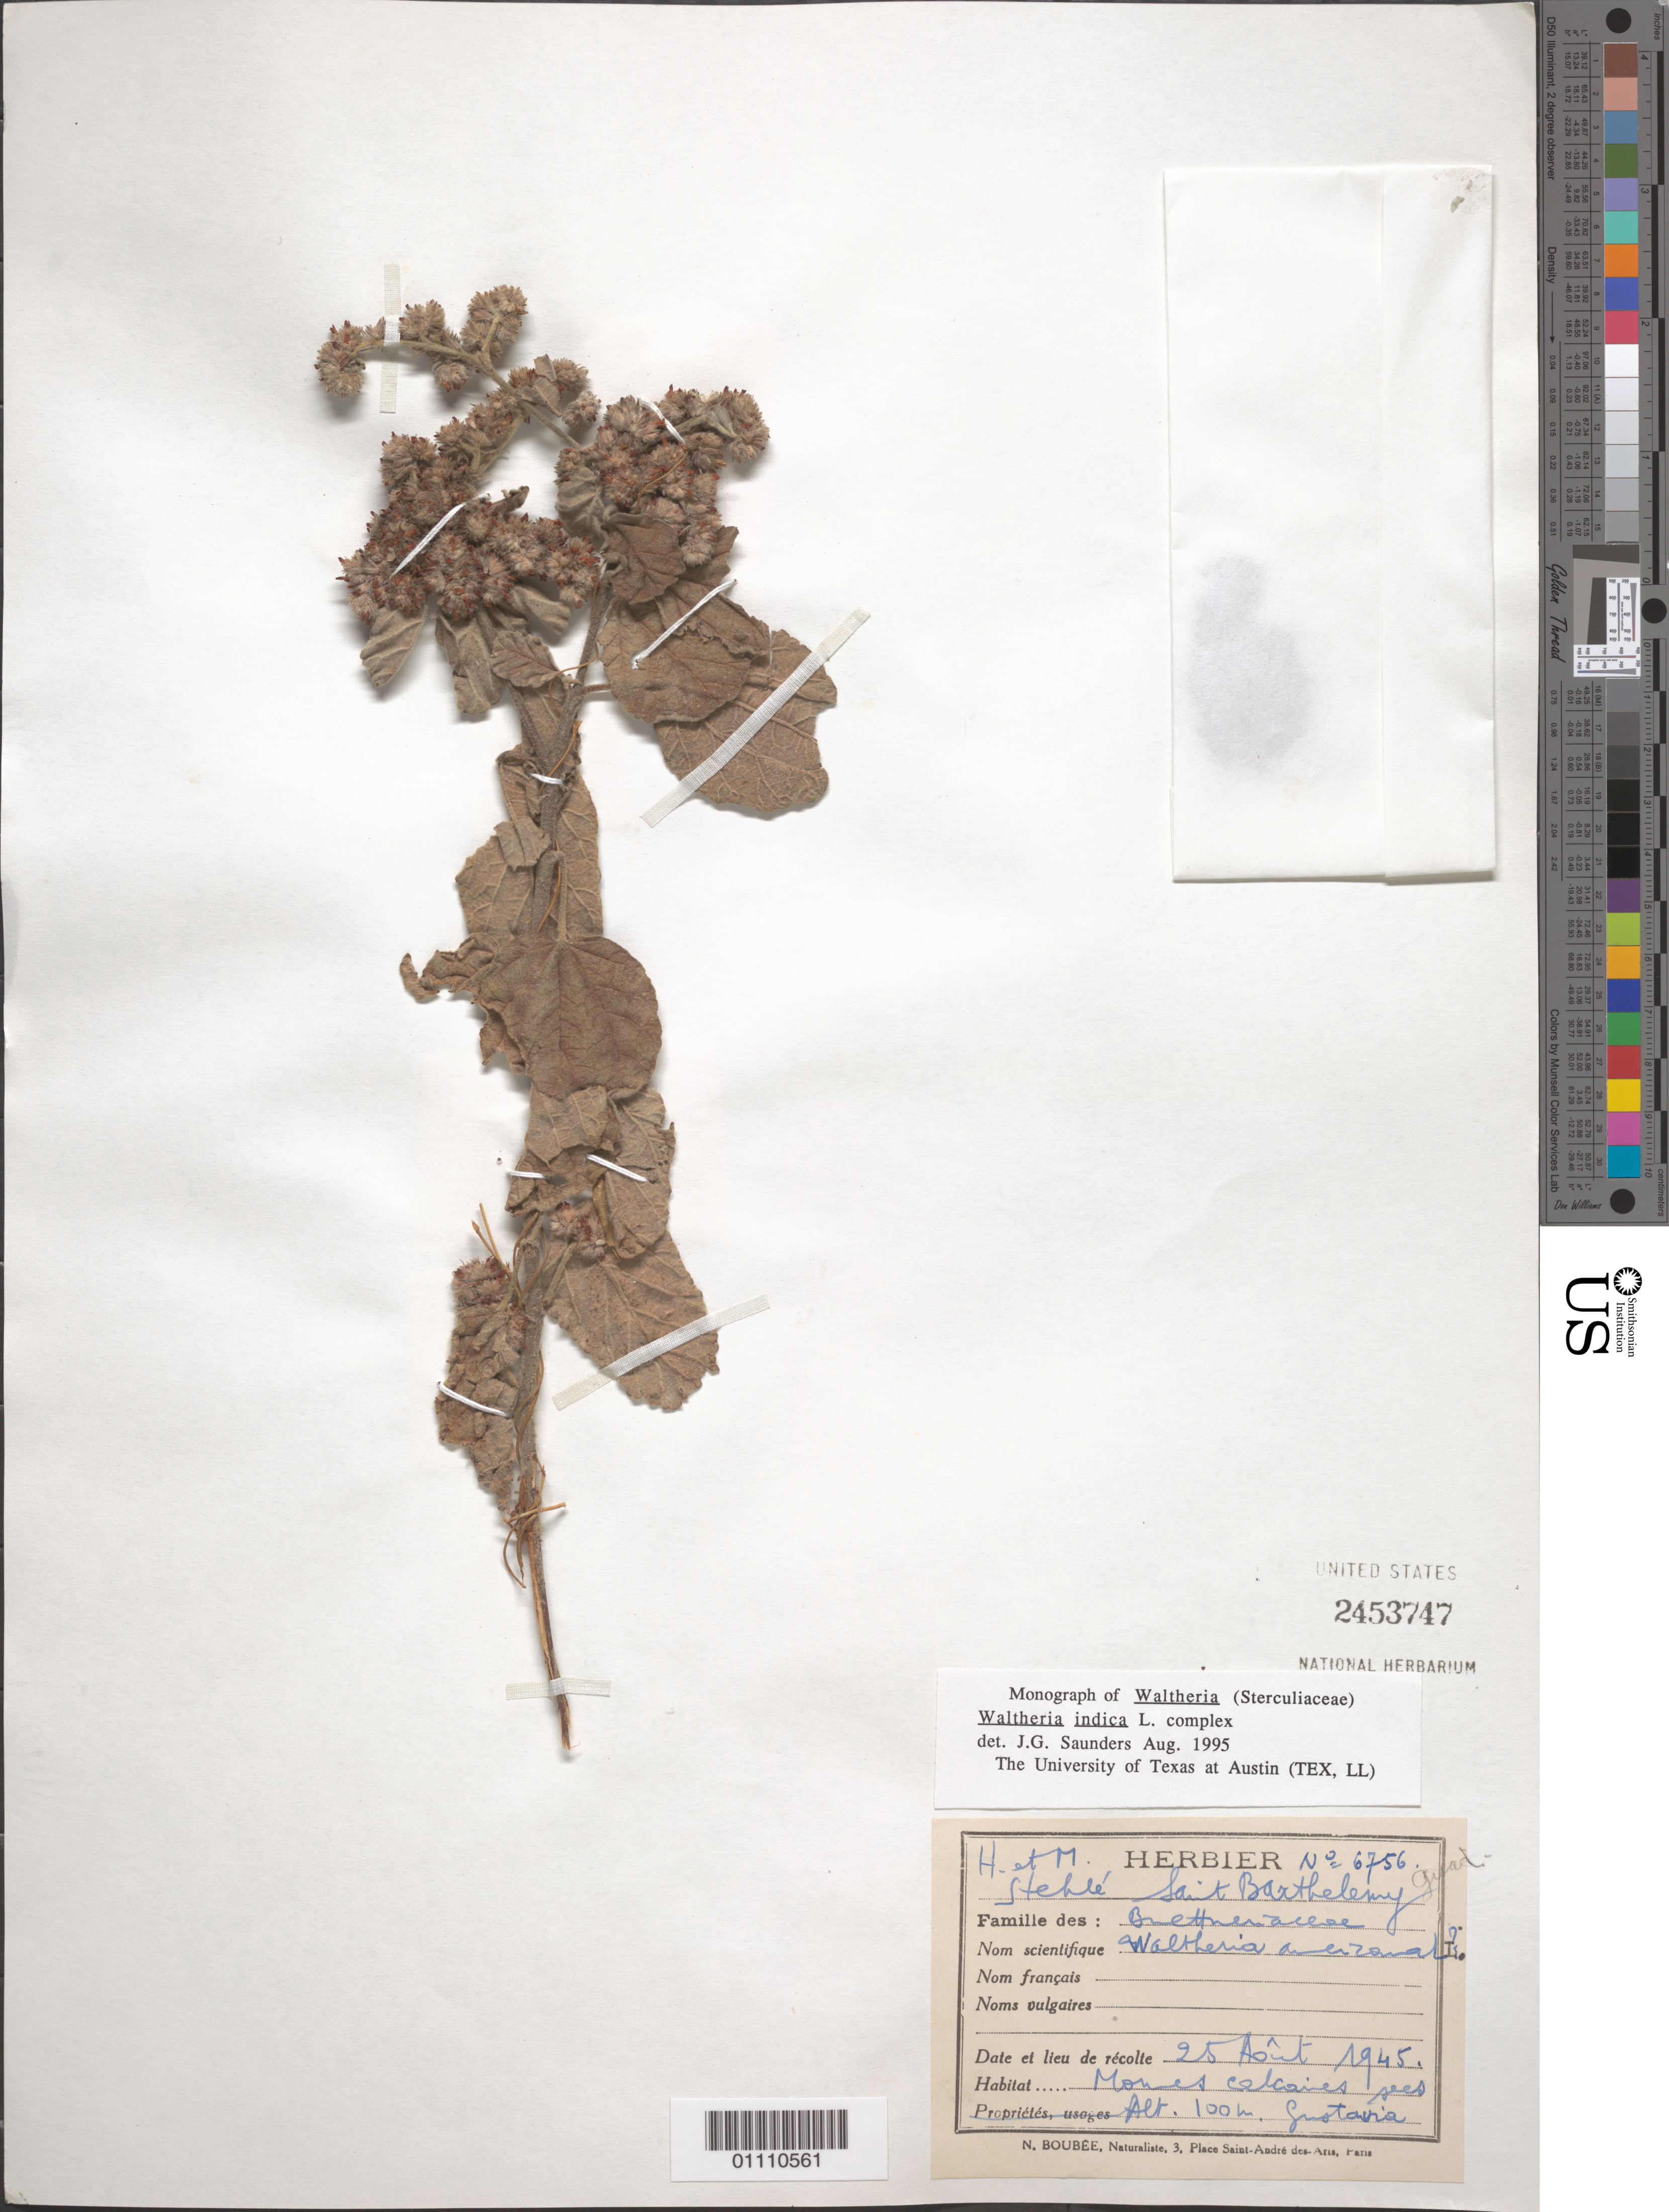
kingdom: Plantae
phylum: Tracheophyta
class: Magnoliopsida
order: Malvales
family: Malvaceae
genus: Waltheria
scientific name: Waltheria indica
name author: L.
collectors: H. Stehlé & M. Stehlé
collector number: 6756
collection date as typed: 25 Aug 1945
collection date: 1945-08-25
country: Saint Barthélemy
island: St. Barthélemy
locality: Gustavia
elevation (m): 100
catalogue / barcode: US 2453747